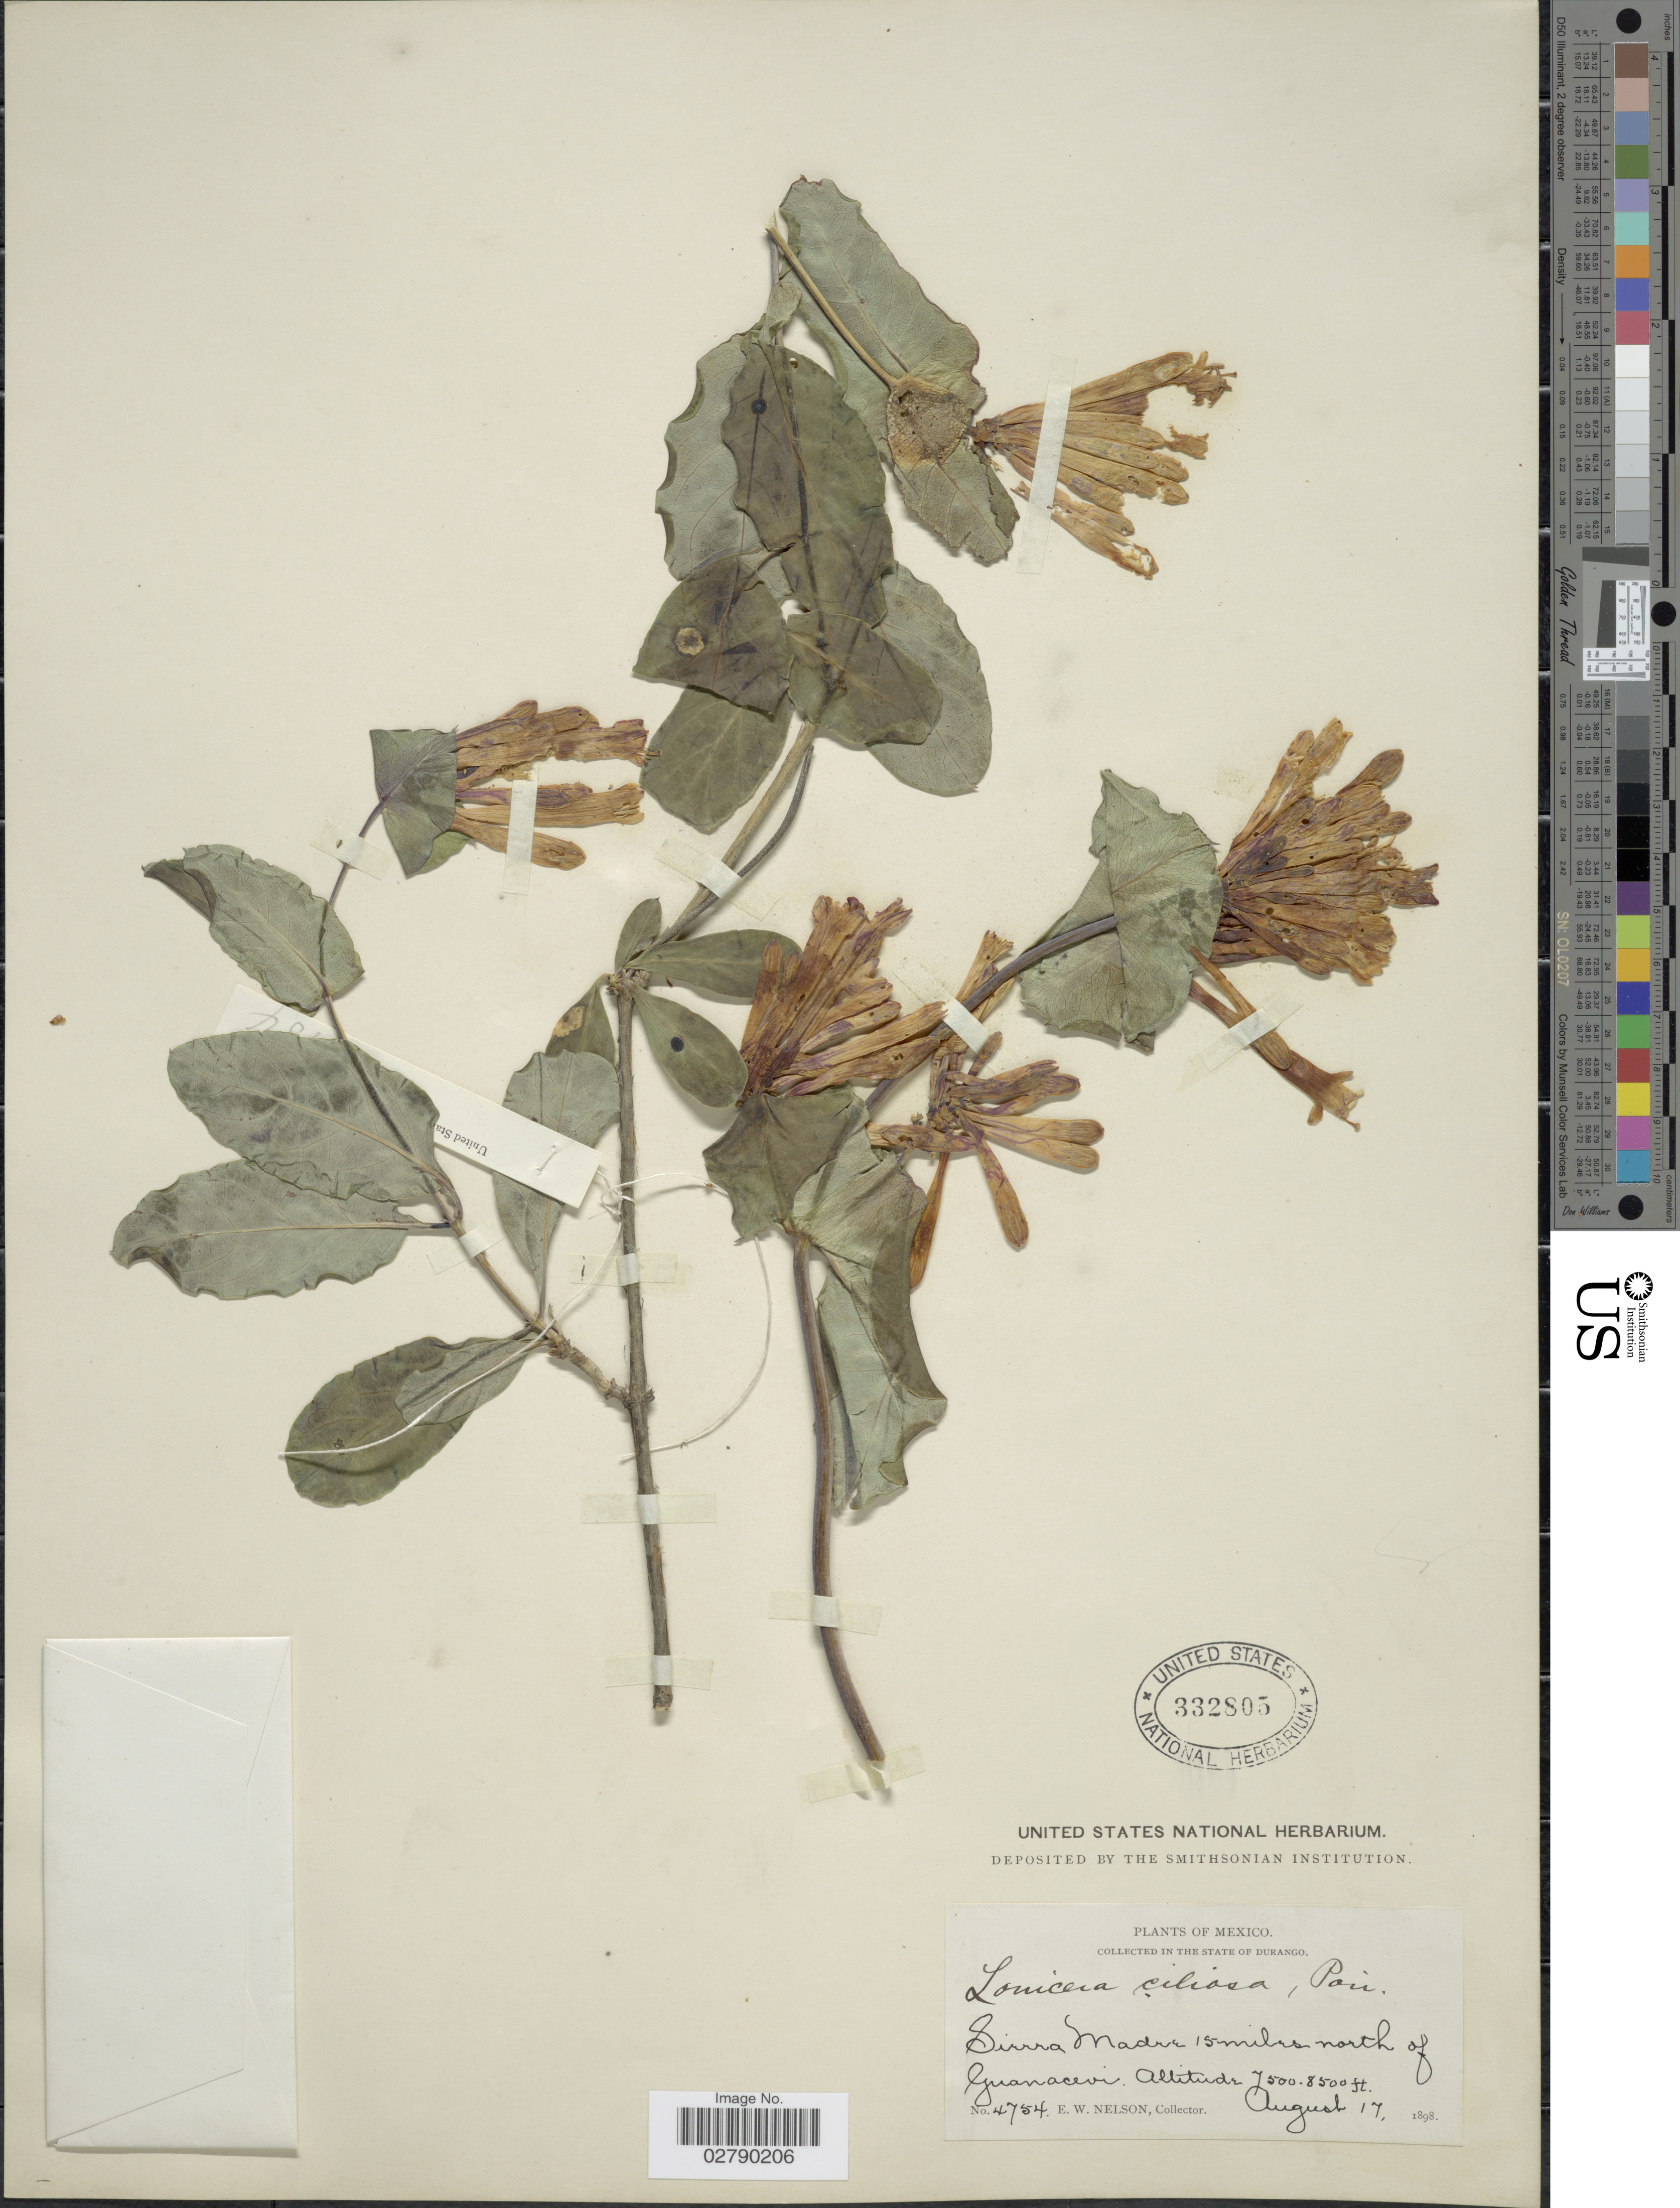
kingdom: Plantae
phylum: Tracheophyta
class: Magnoliopsida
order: Dipsacales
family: Caprifoliaceae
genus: Lonicera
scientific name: Lonicera pilosa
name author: Willd. ex Kunth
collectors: E. W. Nelson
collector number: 4754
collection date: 1898-08-17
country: Mexico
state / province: Durango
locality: Sierra Madre 15 miles north of Guanacevi.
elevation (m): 2286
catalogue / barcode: US 332805